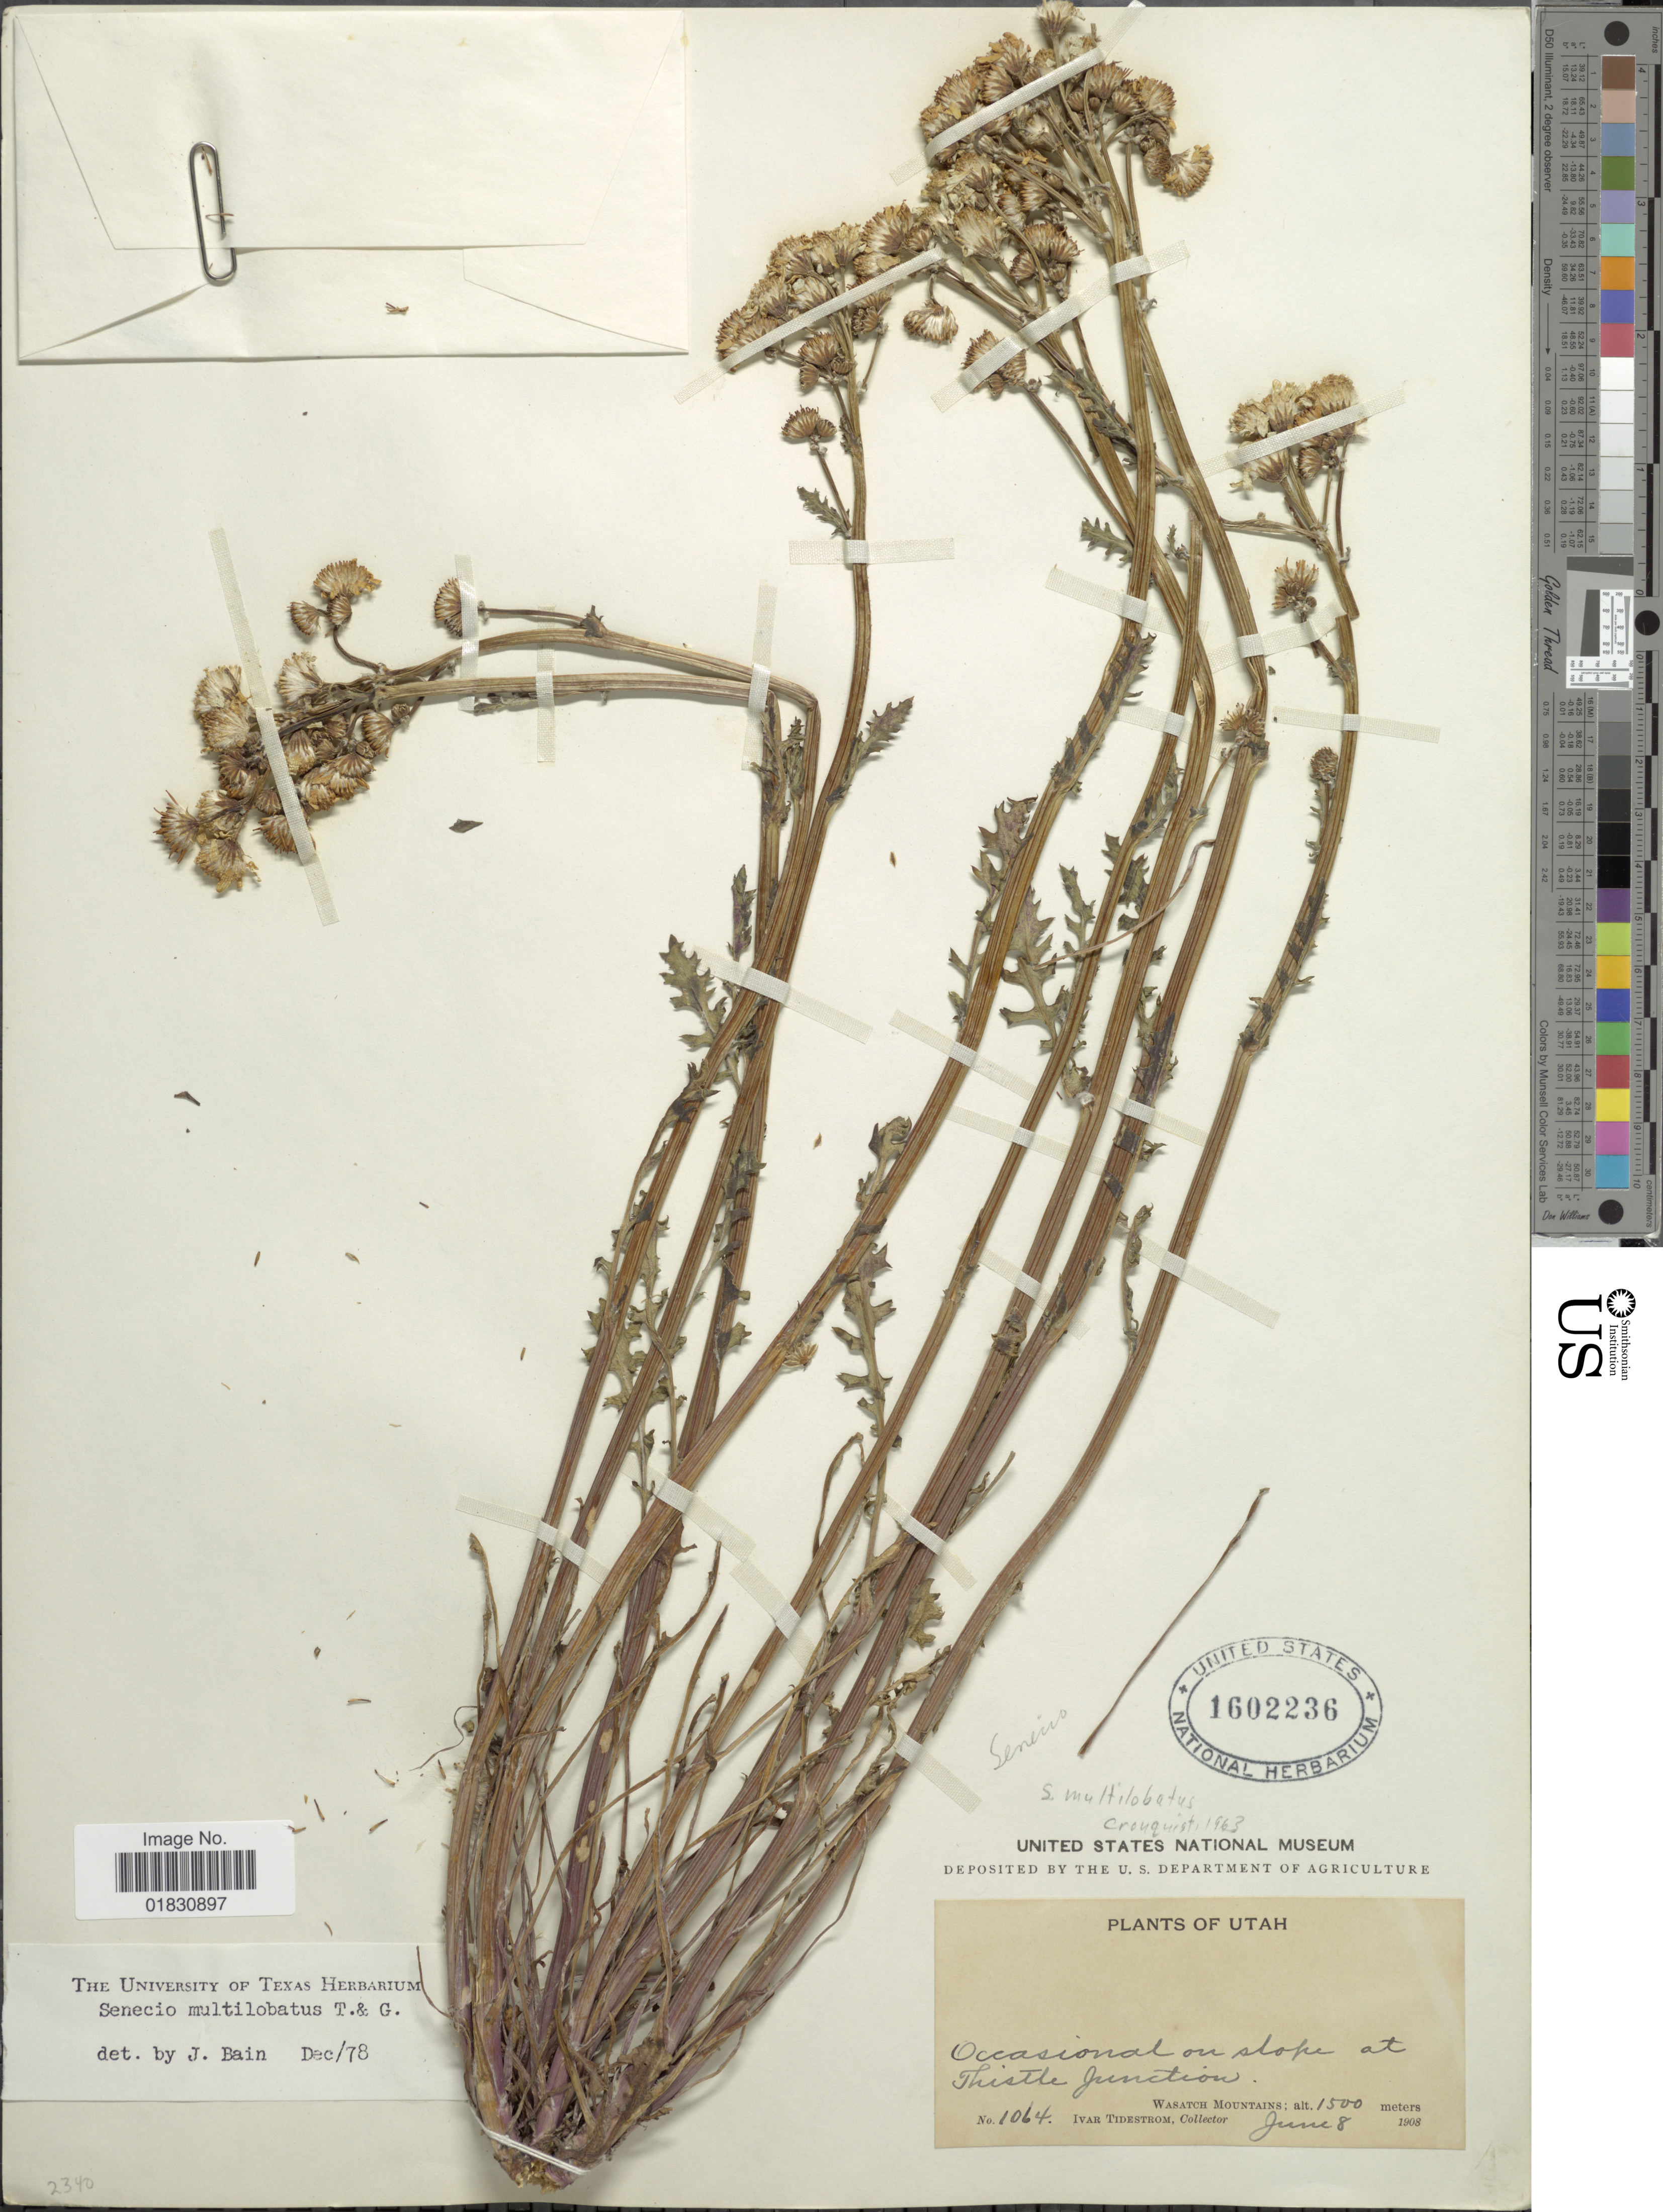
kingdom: Plantae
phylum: Tracheophyta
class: Magnoliopsida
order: Asterales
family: Asteraceae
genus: Packera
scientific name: Packera multilobata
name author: (Torr. & A. Gray) W.A. Weber & Á. Löve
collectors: I. F. Tidestrom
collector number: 1064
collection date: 1908-08-06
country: United States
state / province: Utah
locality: Occasional on slope at Thistle Junction, Wasatch Mountains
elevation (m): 1500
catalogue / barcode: US 1602236